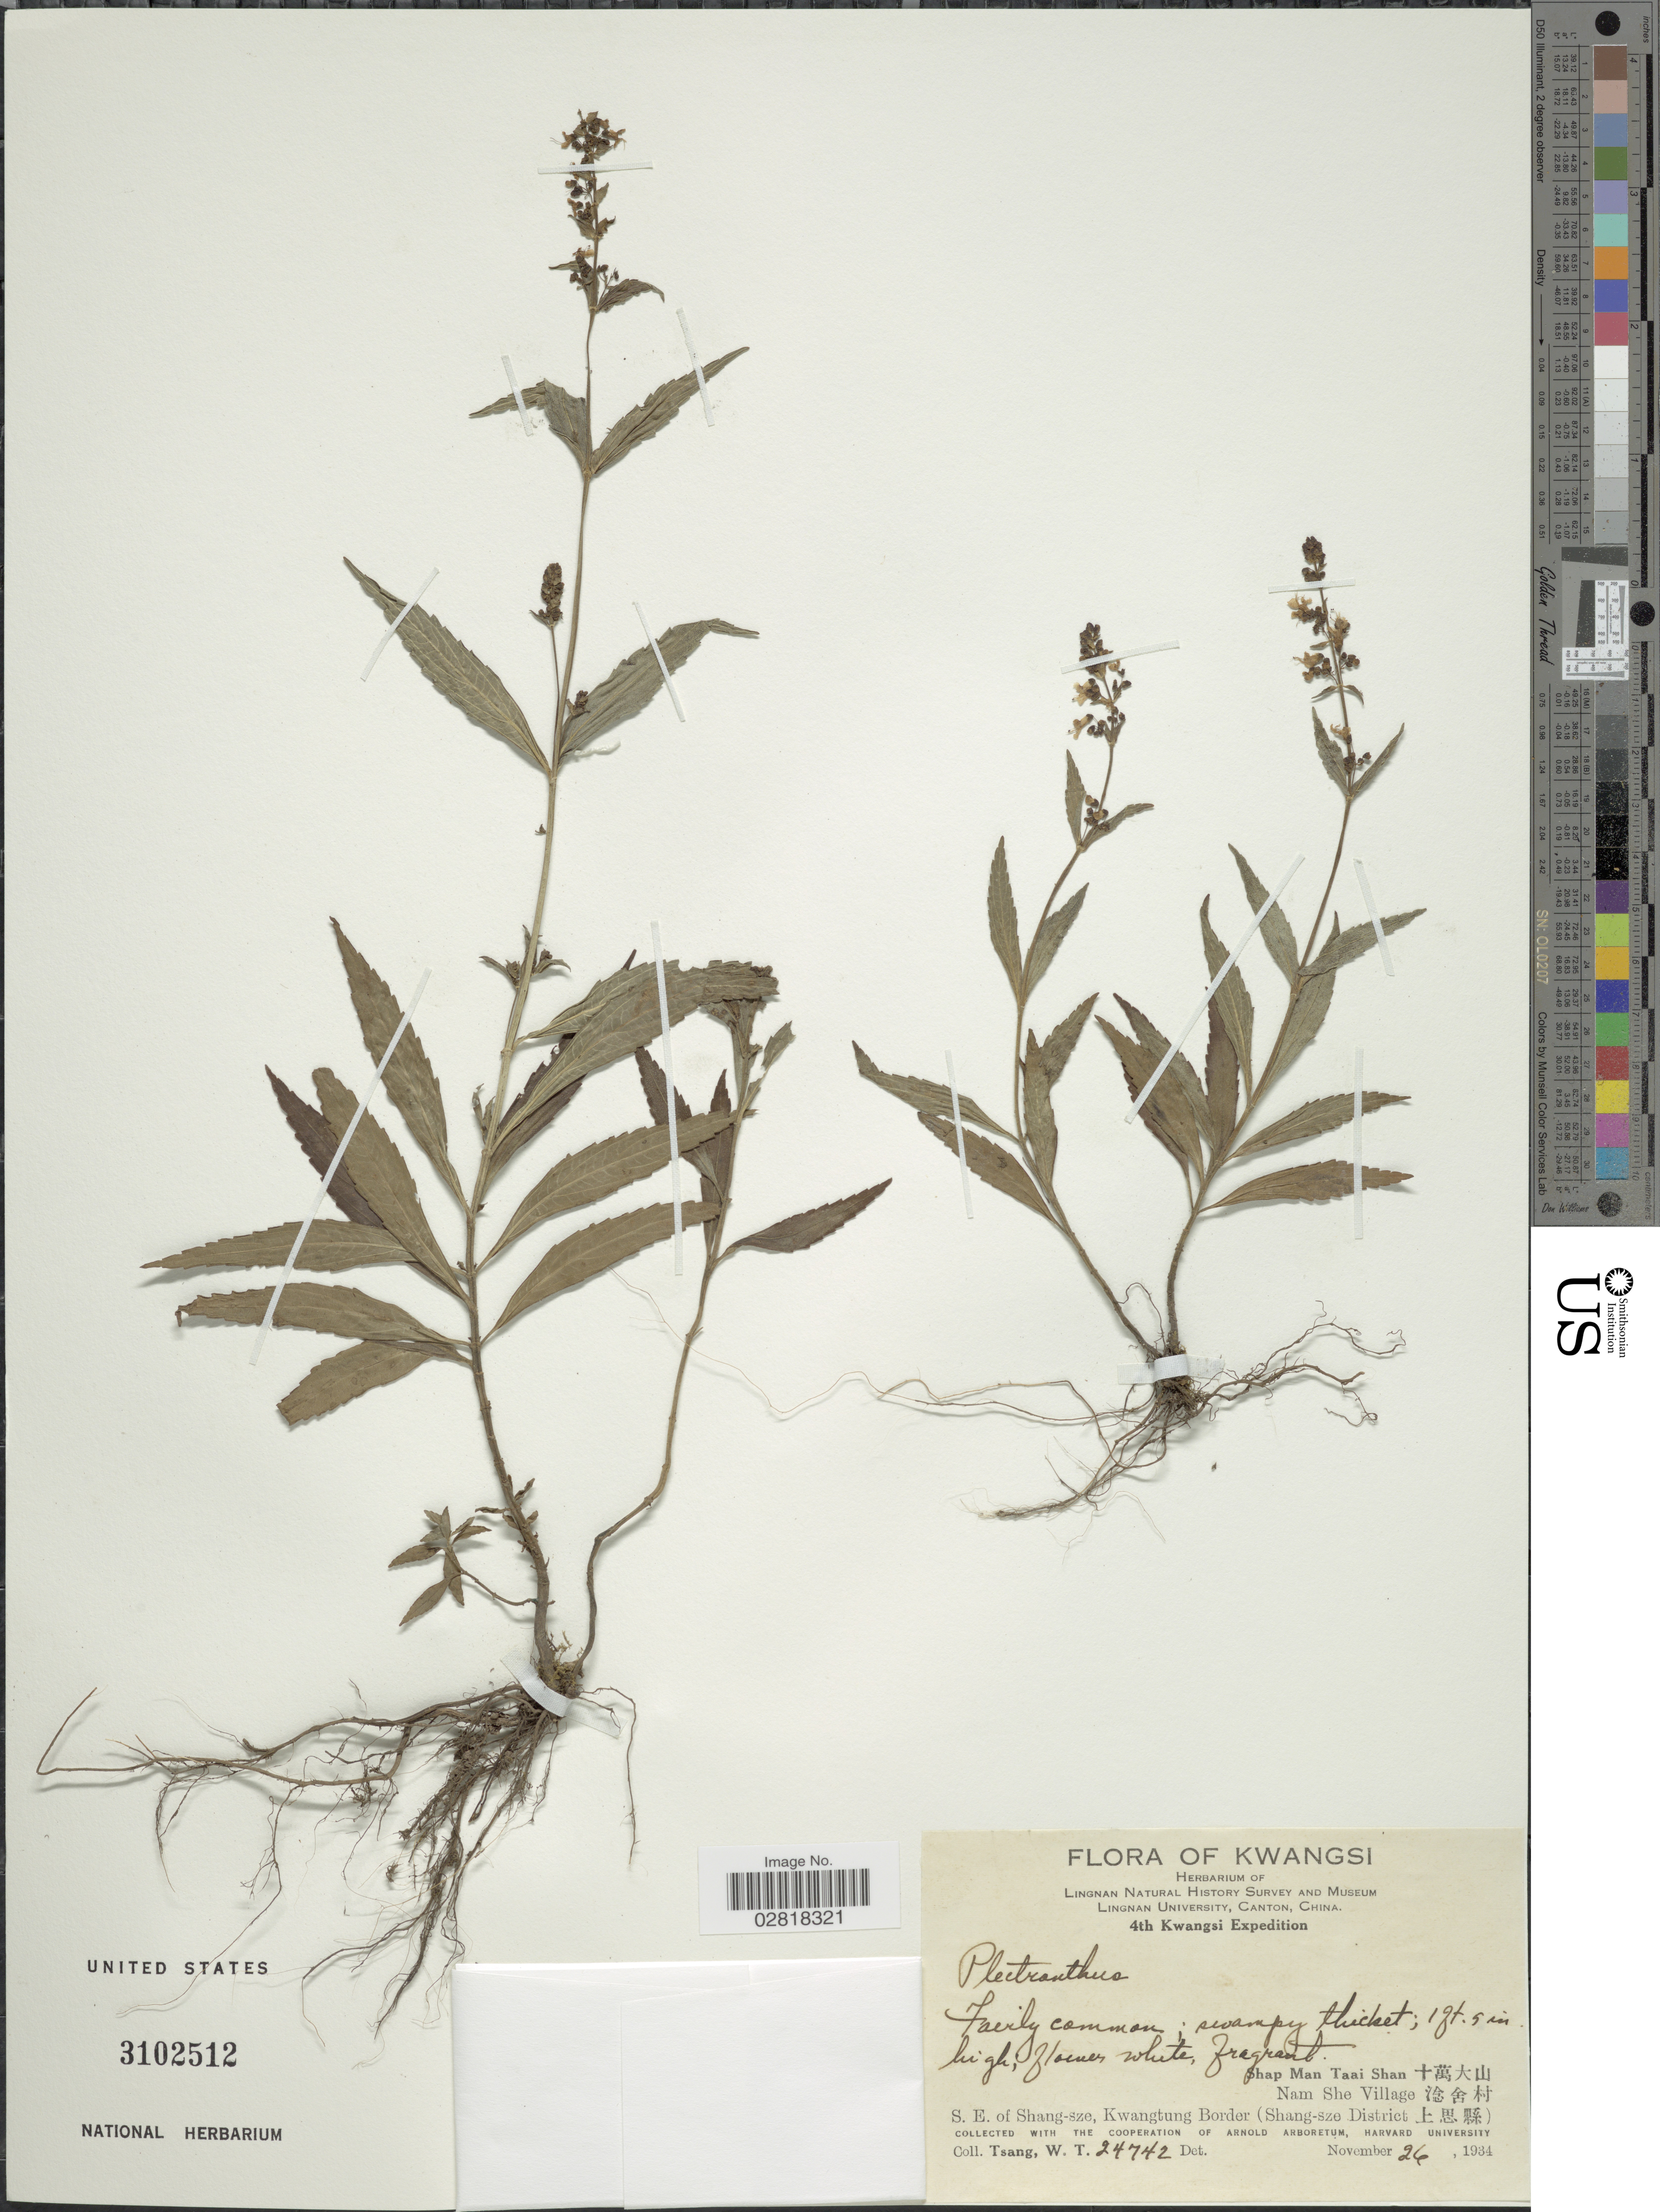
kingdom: Plantae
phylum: Tracheophyta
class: Magnoliopsida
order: Lamiales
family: Lamiaceae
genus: Plectranthus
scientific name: Plectranthus sp.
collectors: W. T. Tsang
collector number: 24742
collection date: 1934-11-26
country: China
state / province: Guangxi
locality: Kwangsi, Shap Man Taai Shan, Nam She Village, S. E. of Shang-sze, Kwangtung Border (Shang-sze District).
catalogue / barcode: US 3102512